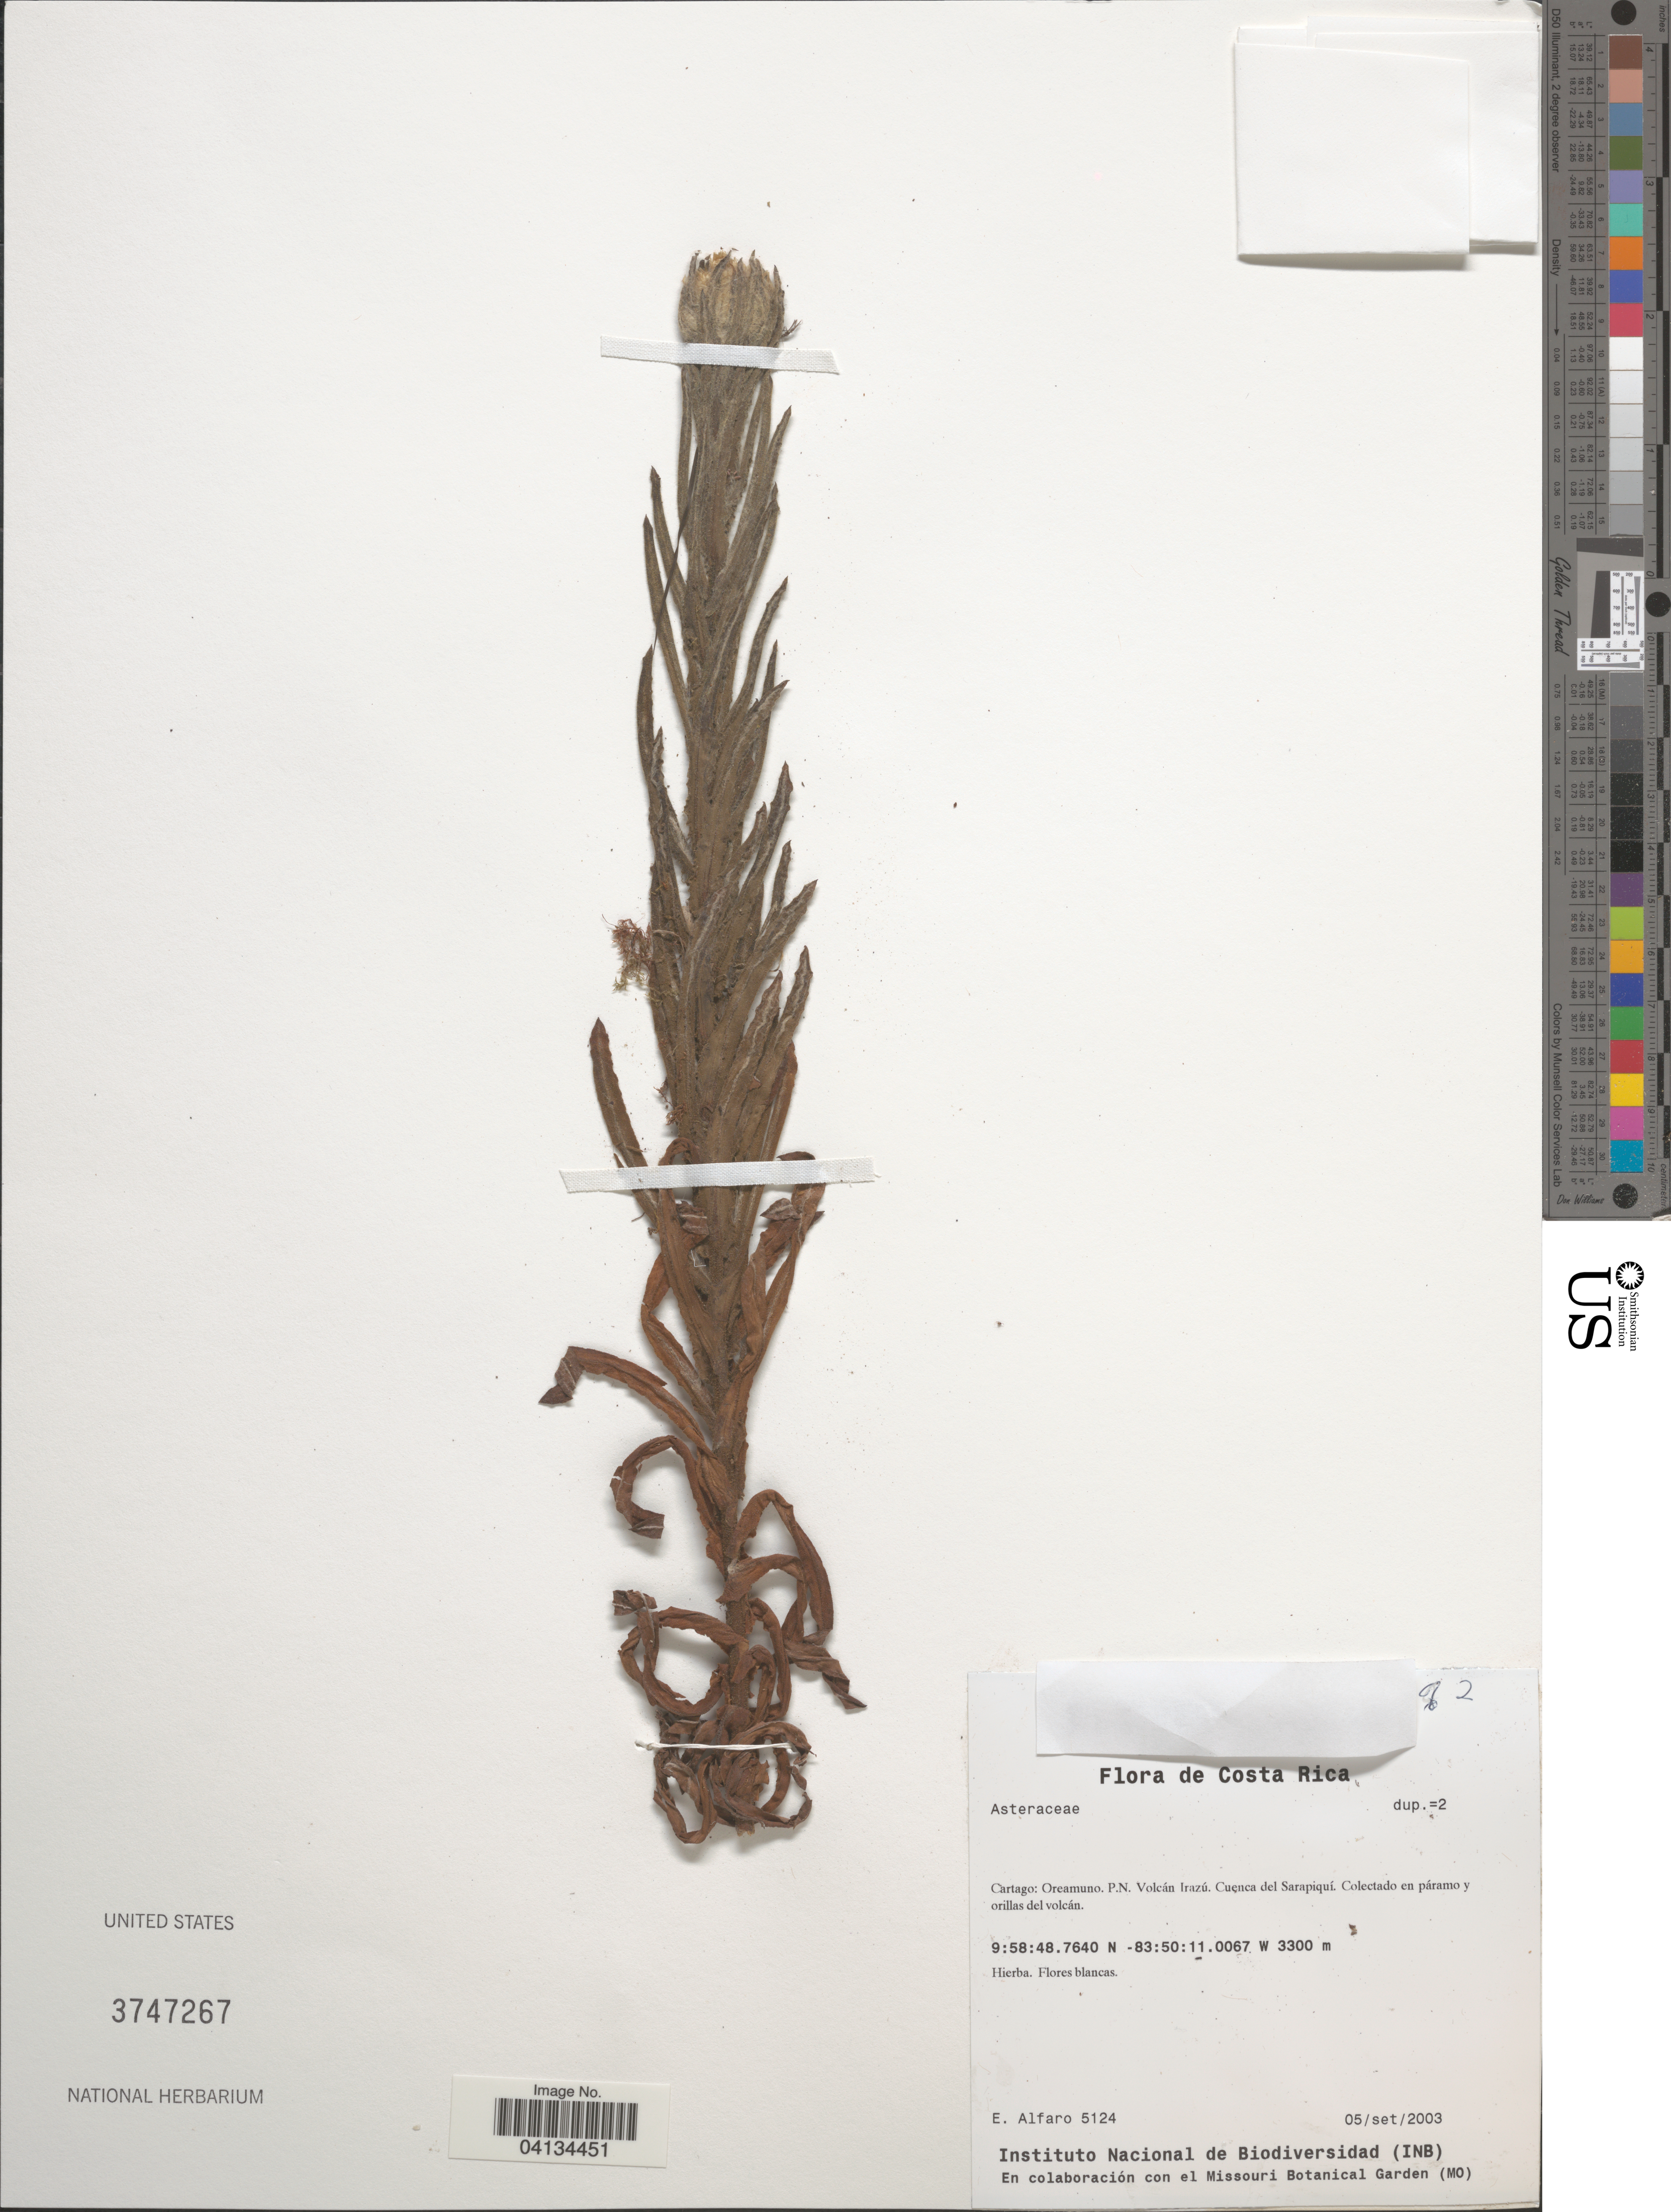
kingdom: Plantae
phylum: Tracheophyta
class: Magnoliopsida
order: Asterales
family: Asteraceae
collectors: E. Alfaro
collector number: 5124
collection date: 2009-09-05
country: Costa Rica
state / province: Cartago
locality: Oreamuno. P.N. Volcán Irazú. Cuenca del Sarapiquí. Colectado en páramo y orillas del volcán.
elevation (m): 3300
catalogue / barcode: US 3747267